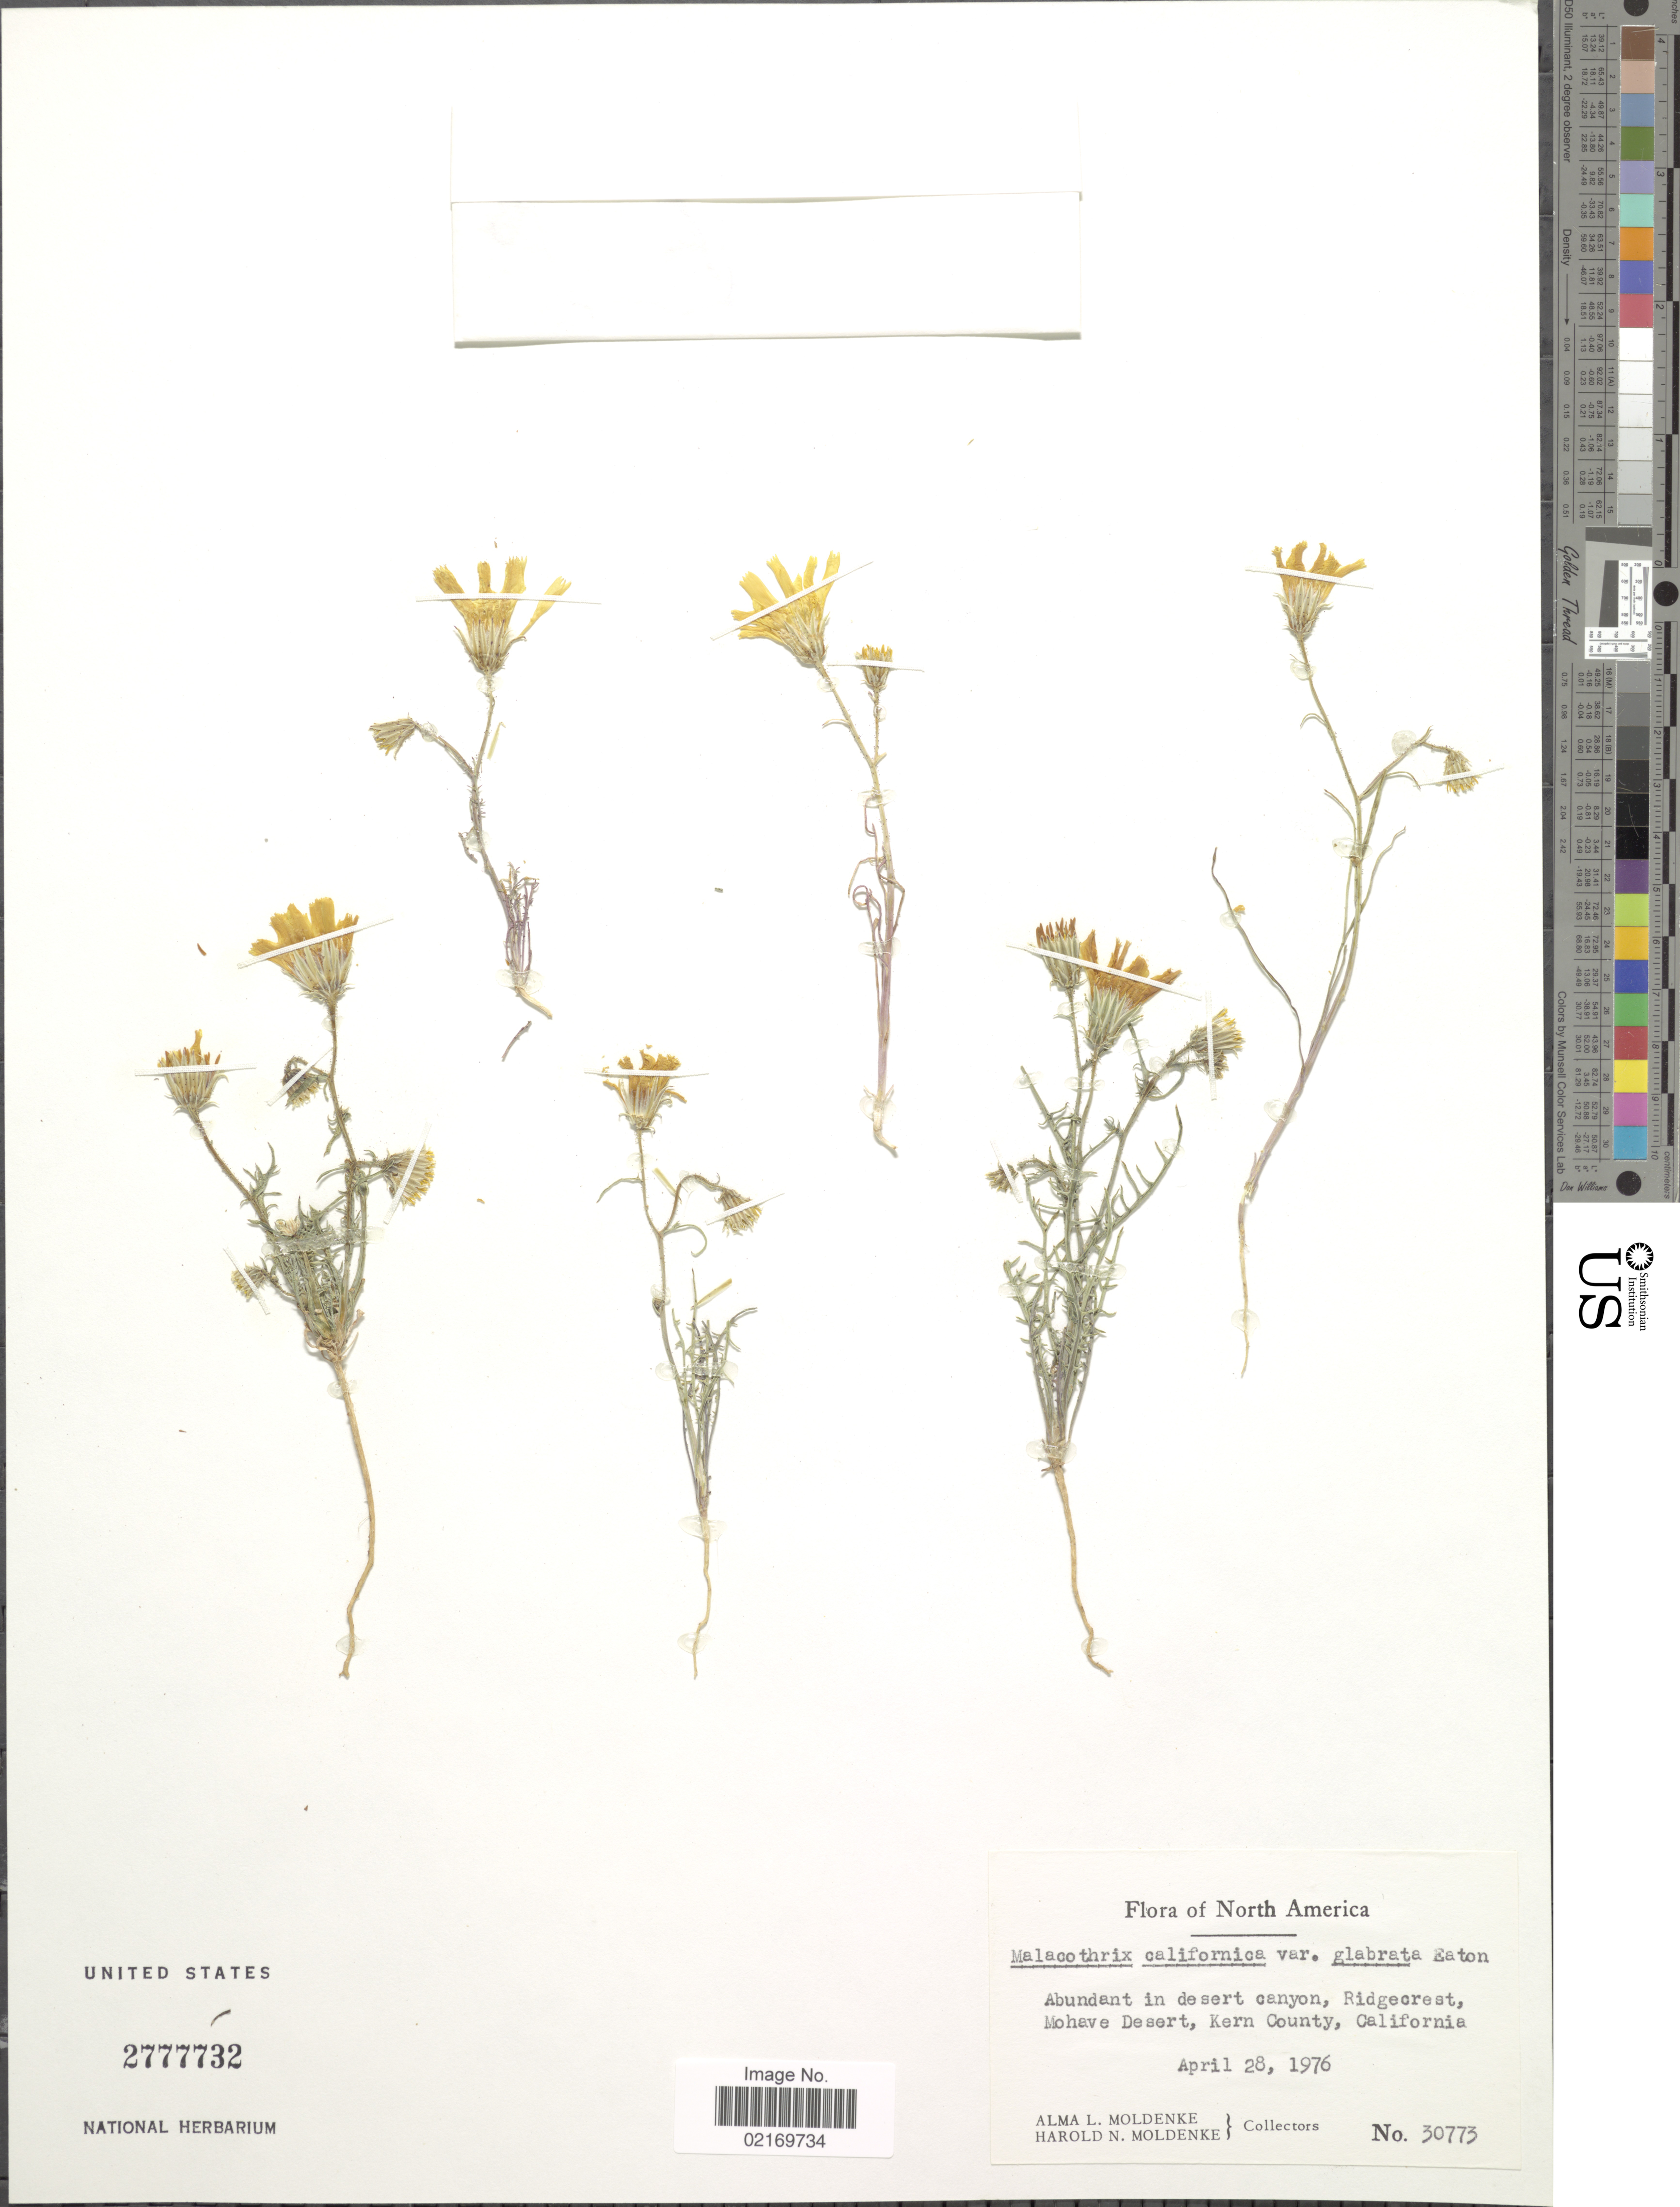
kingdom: Plantae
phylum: Tracheophyta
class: Magnoliopsida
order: Asterales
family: Asteraceae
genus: Malacothrix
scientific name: Malacothrix californica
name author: DC.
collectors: A. L. Moldenke & H. N. Moldenke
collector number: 30773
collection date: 1976-04-28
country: United States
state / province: California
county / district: Kern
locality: North America, Ridgecrest, Mohave Desert, Kern County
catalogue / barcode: US 2777732